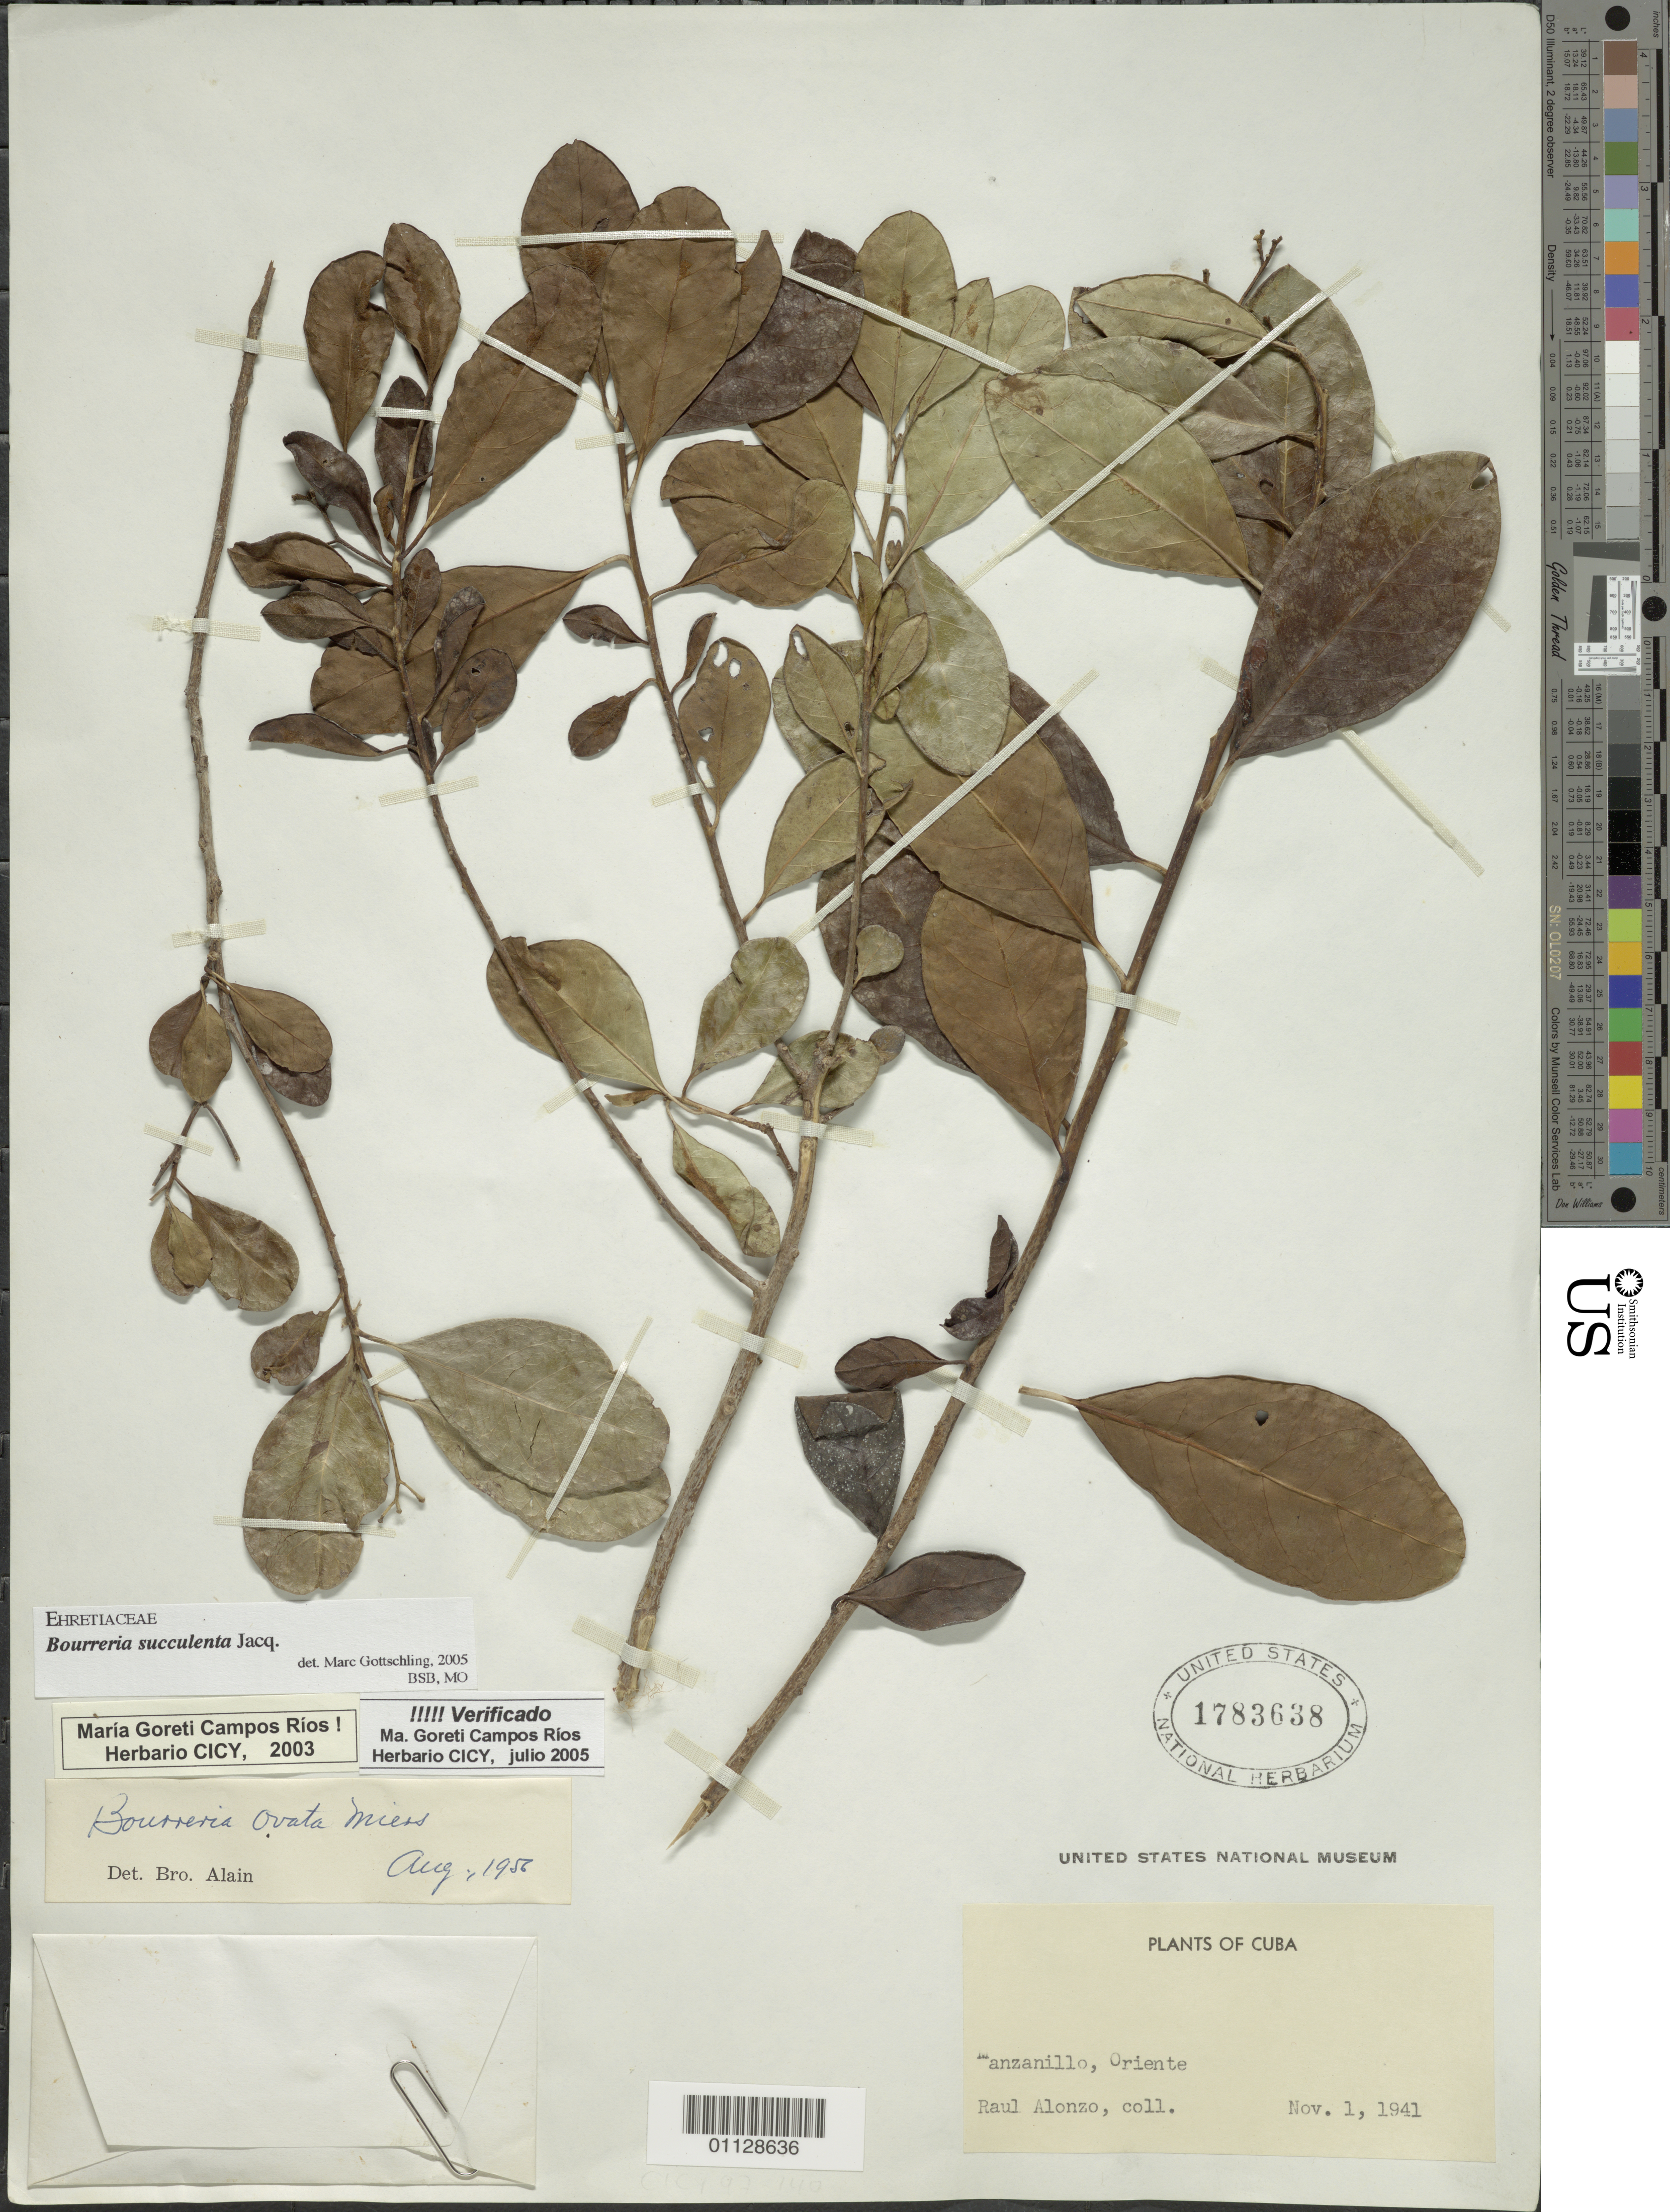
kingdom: Plantae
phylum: Tracheophyta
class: Magnoliopsida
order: Boraginales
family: Ehretiaceae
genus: Bourreria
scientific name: Bourreria succulenta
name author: Jacq.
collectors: R. Alonzo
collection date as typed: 01 Nov 1941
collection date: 1941-11-01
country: Cuba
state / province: Granma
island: Cuba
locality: Manzanillo, Oriente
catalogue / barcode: US 1783638